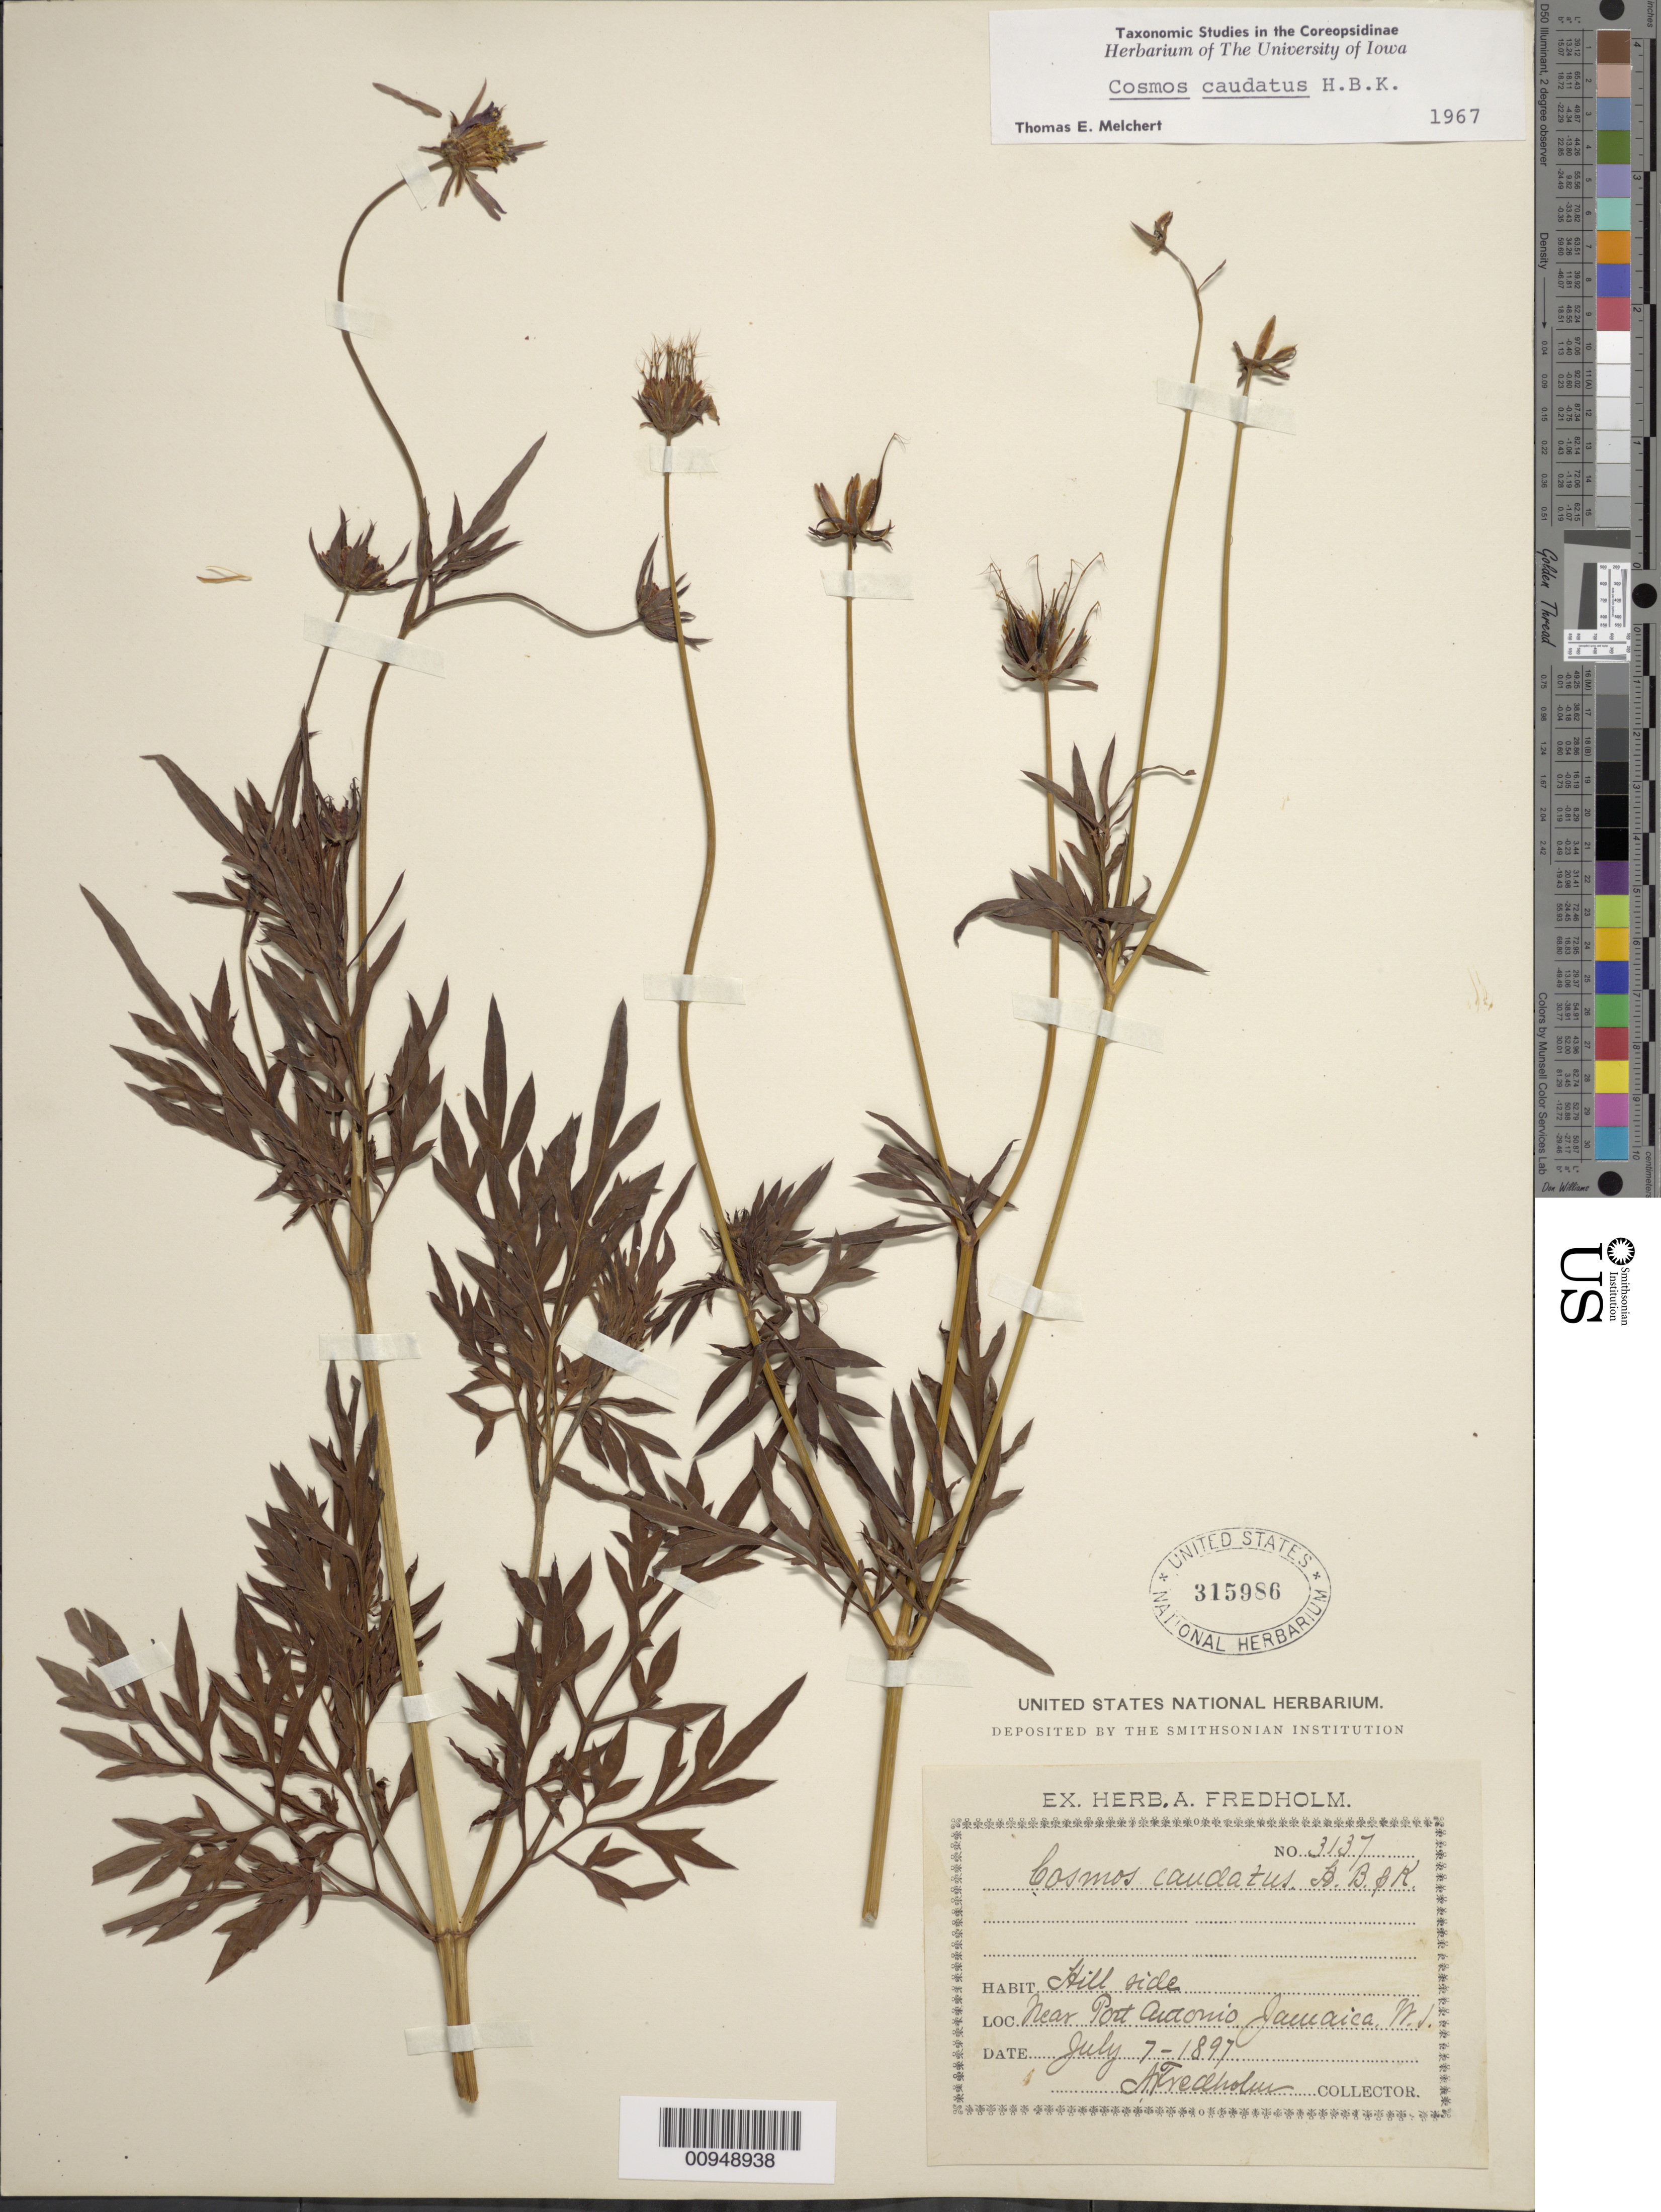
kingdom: Plantae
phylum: Tracheophyta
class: Magnoliopsida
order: Asterales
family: Asteraceae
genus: Cosmos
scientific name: Cosmos caudatus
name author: Kunth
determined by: Melchert, T. E.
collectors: A. Fredholm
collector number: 3137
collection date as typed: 07 Jul 1897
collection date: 1897-07-07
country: Jamaica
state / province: Portland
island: Jamaica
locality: hillside near Port Antonio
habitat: Hillside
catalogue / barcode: US 315986